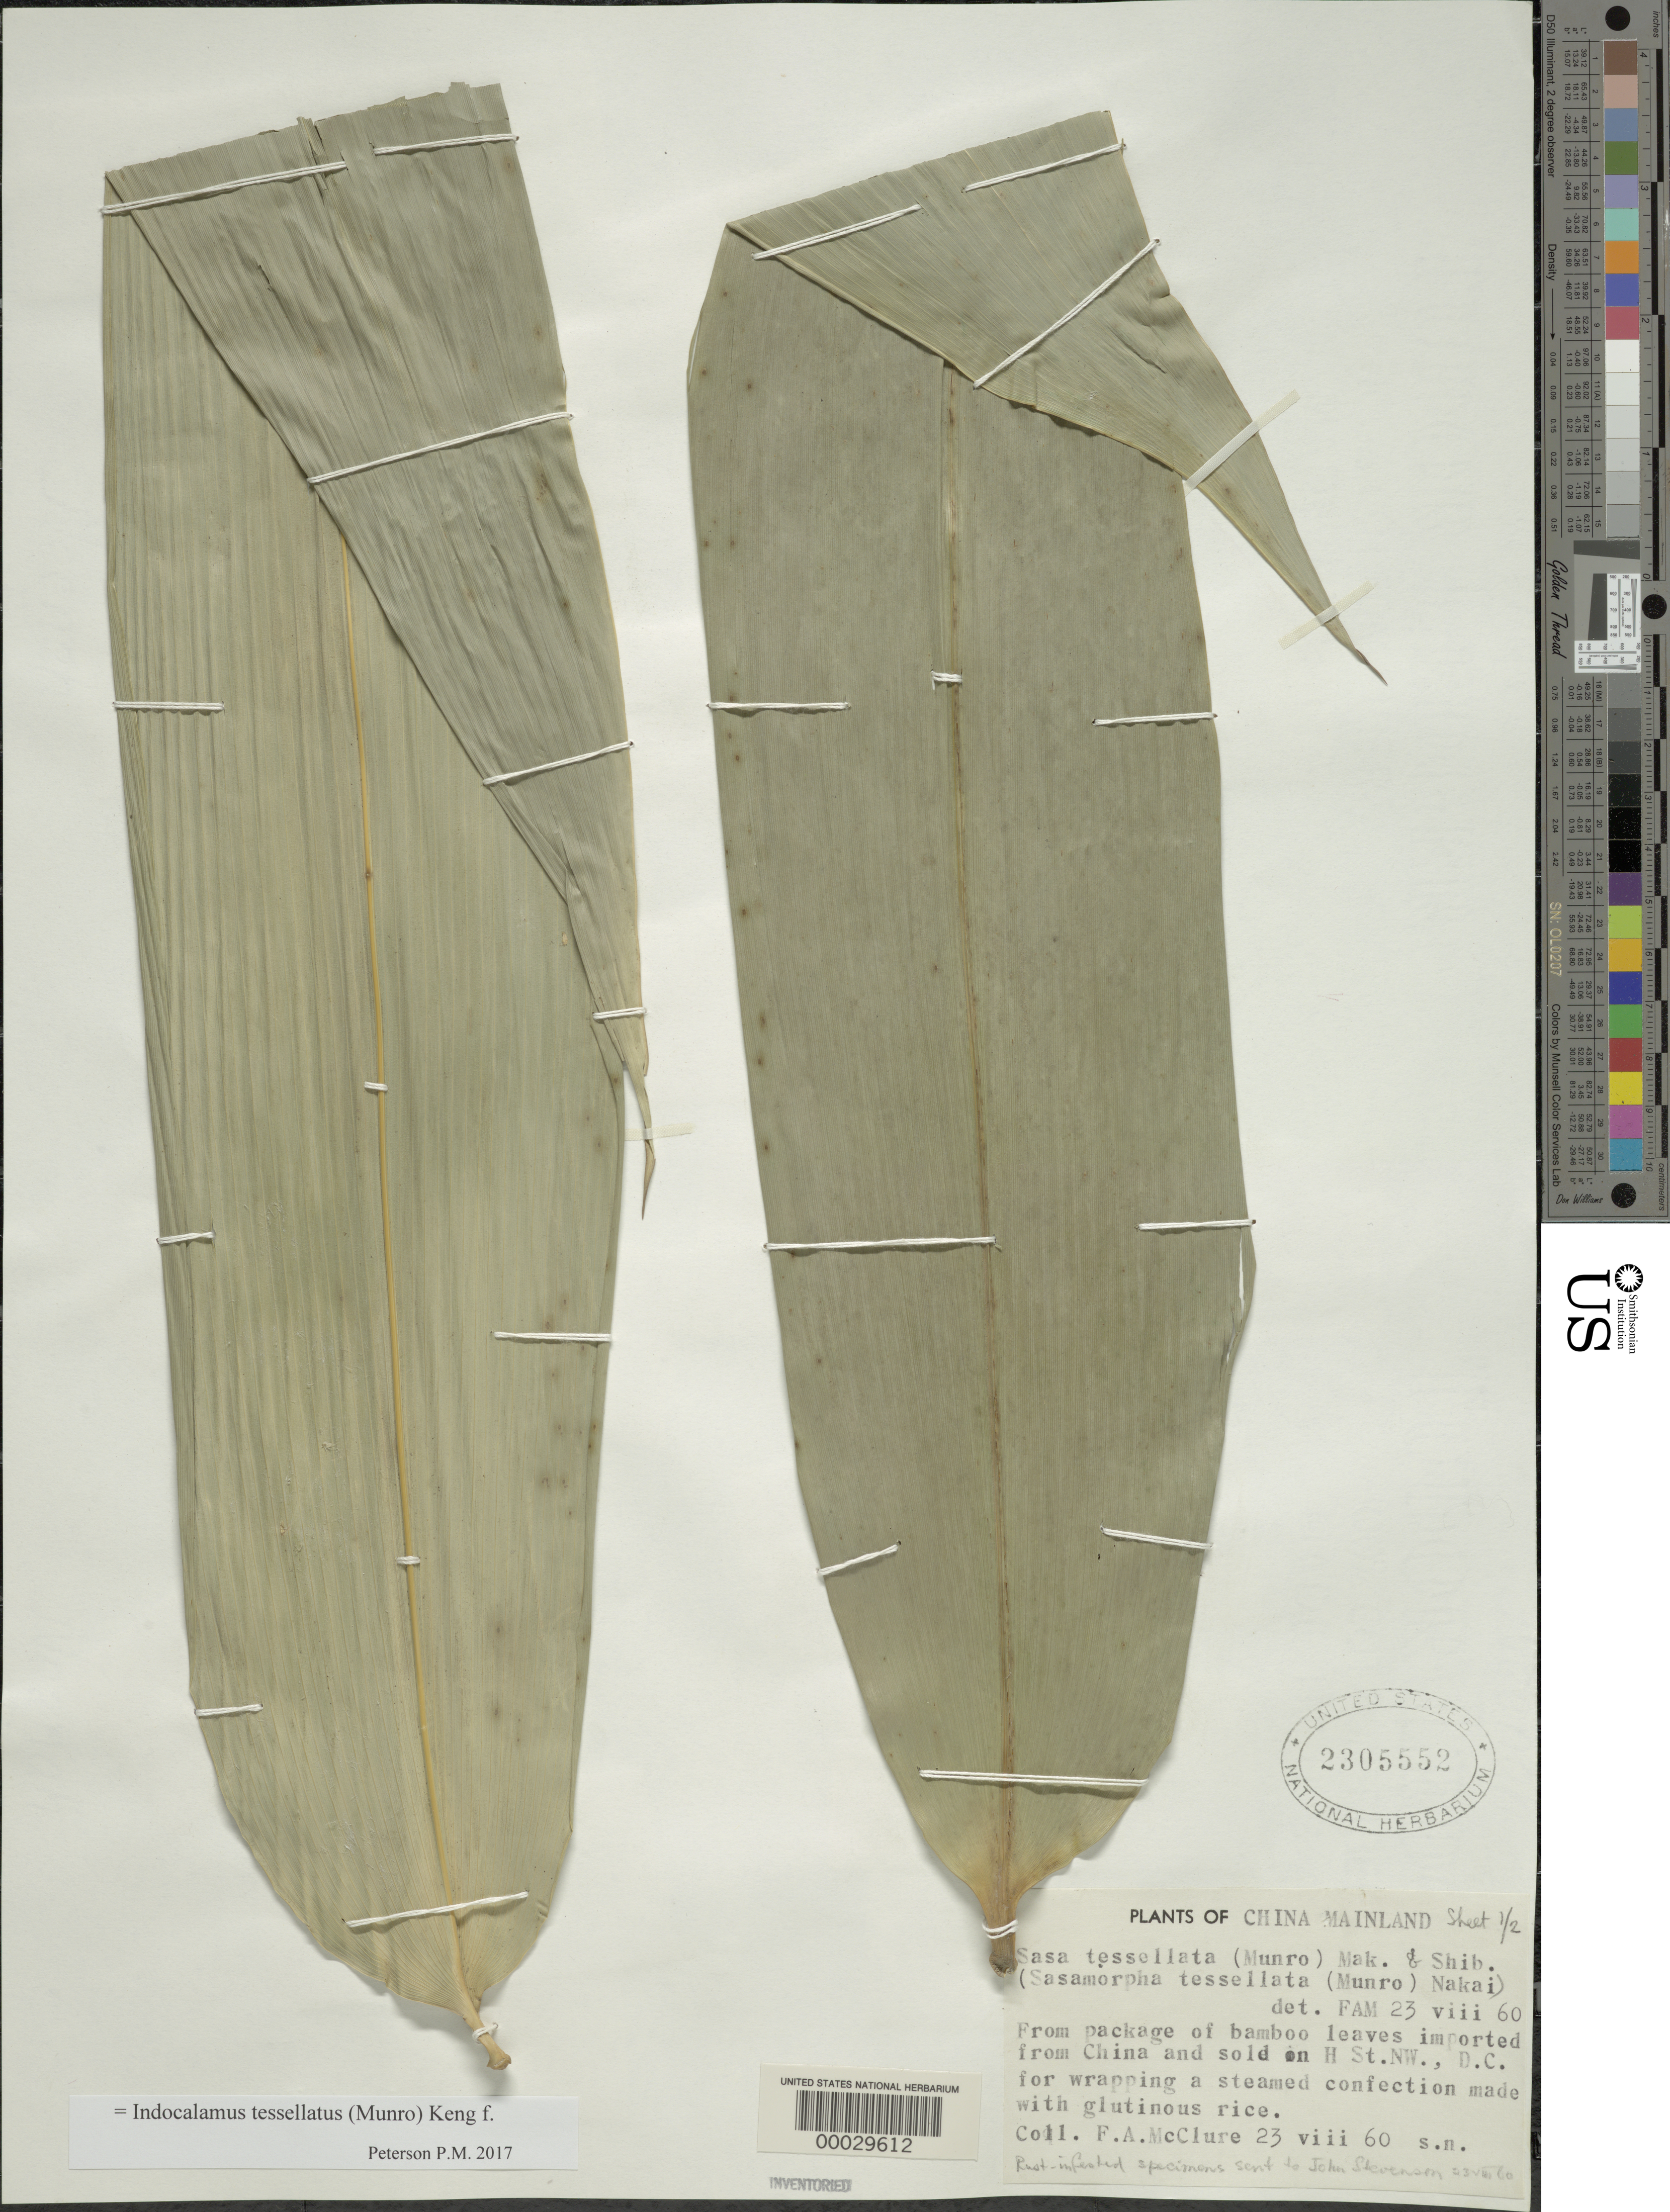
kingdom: Plantae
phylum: Tracheophyta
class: Liliopsida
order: Poales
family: Poaceae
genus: Indocalamus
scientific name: Indocalamus tessellatus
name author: (Munro) Keng f.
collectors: F. A. McClure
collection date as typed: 23 Aug 1960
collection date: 1960-08-23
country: China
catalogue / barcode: US 2305552